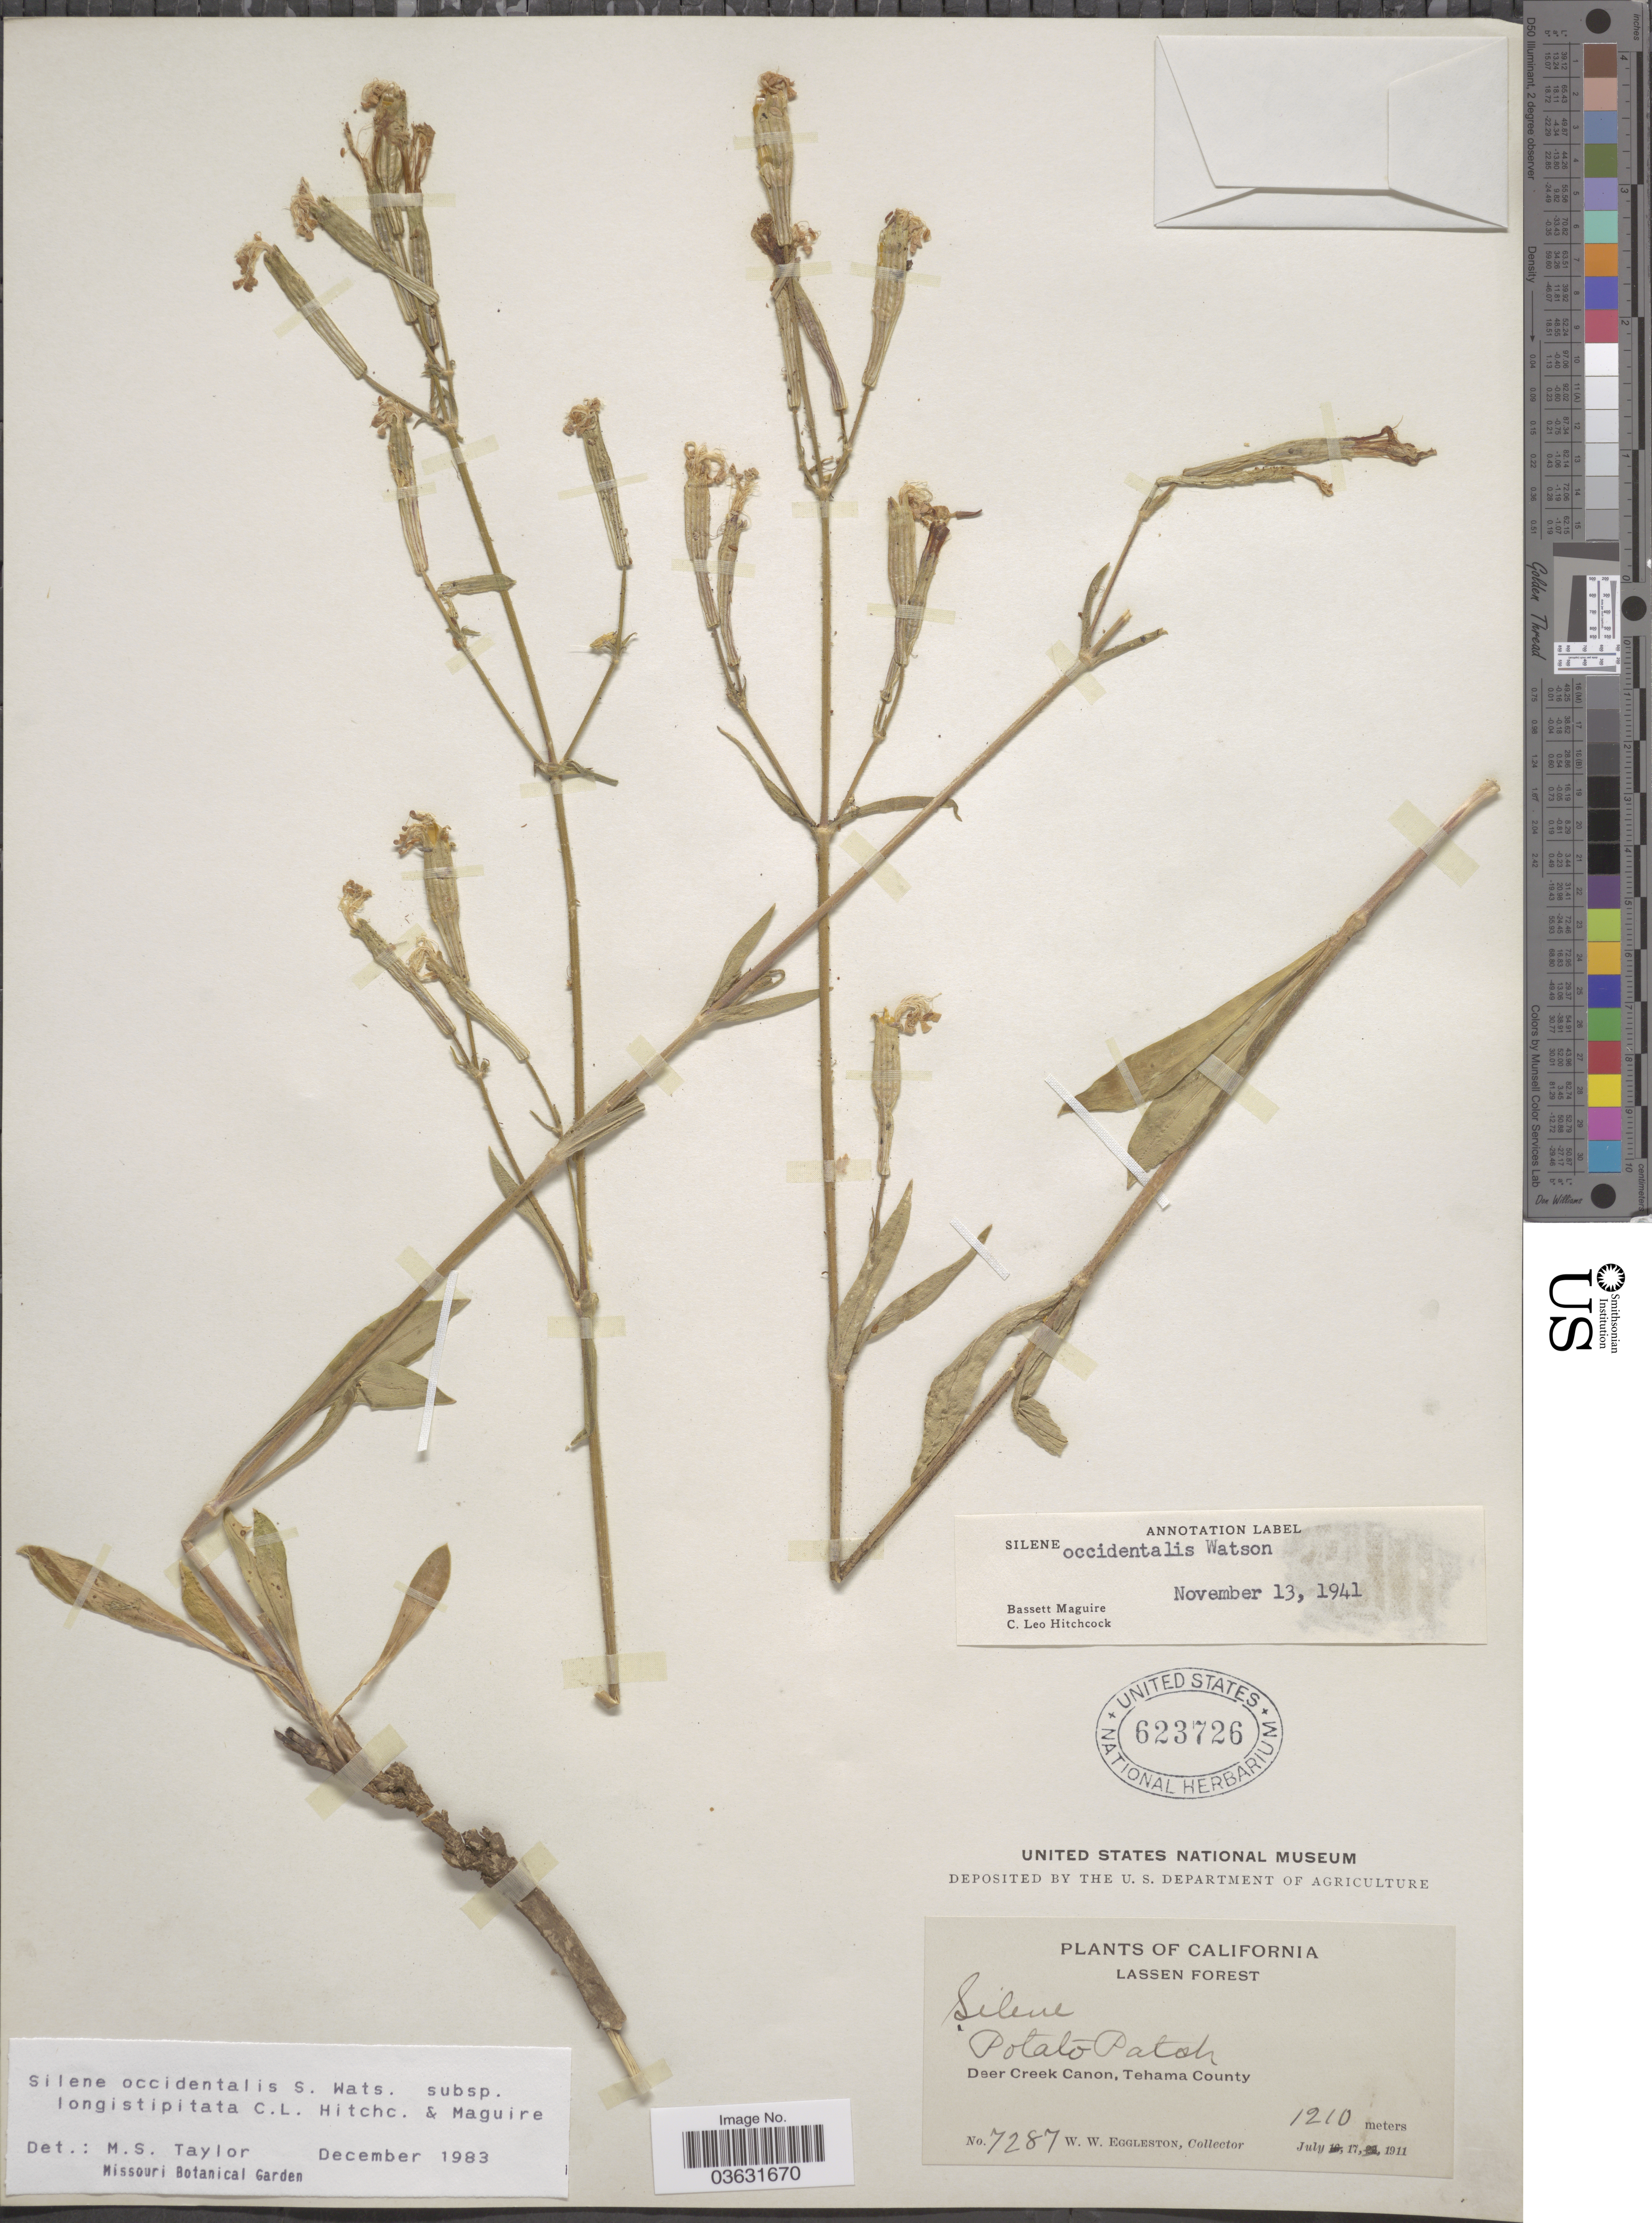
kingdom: Plantae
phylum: Tracheophyta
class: Magnoliopsida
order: Caryophyllales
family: Caryophyllaceae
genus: Silene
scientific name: Silene occidentalis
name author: S. Watson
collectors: W. W. Eggleston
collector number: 7287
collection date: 1911-07-17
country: United States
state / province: California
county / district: Tehama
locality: Lassen Forest. Potato Patah. Deer Creek Canon, Tehama County.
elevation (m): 1210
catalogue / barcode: US 623726